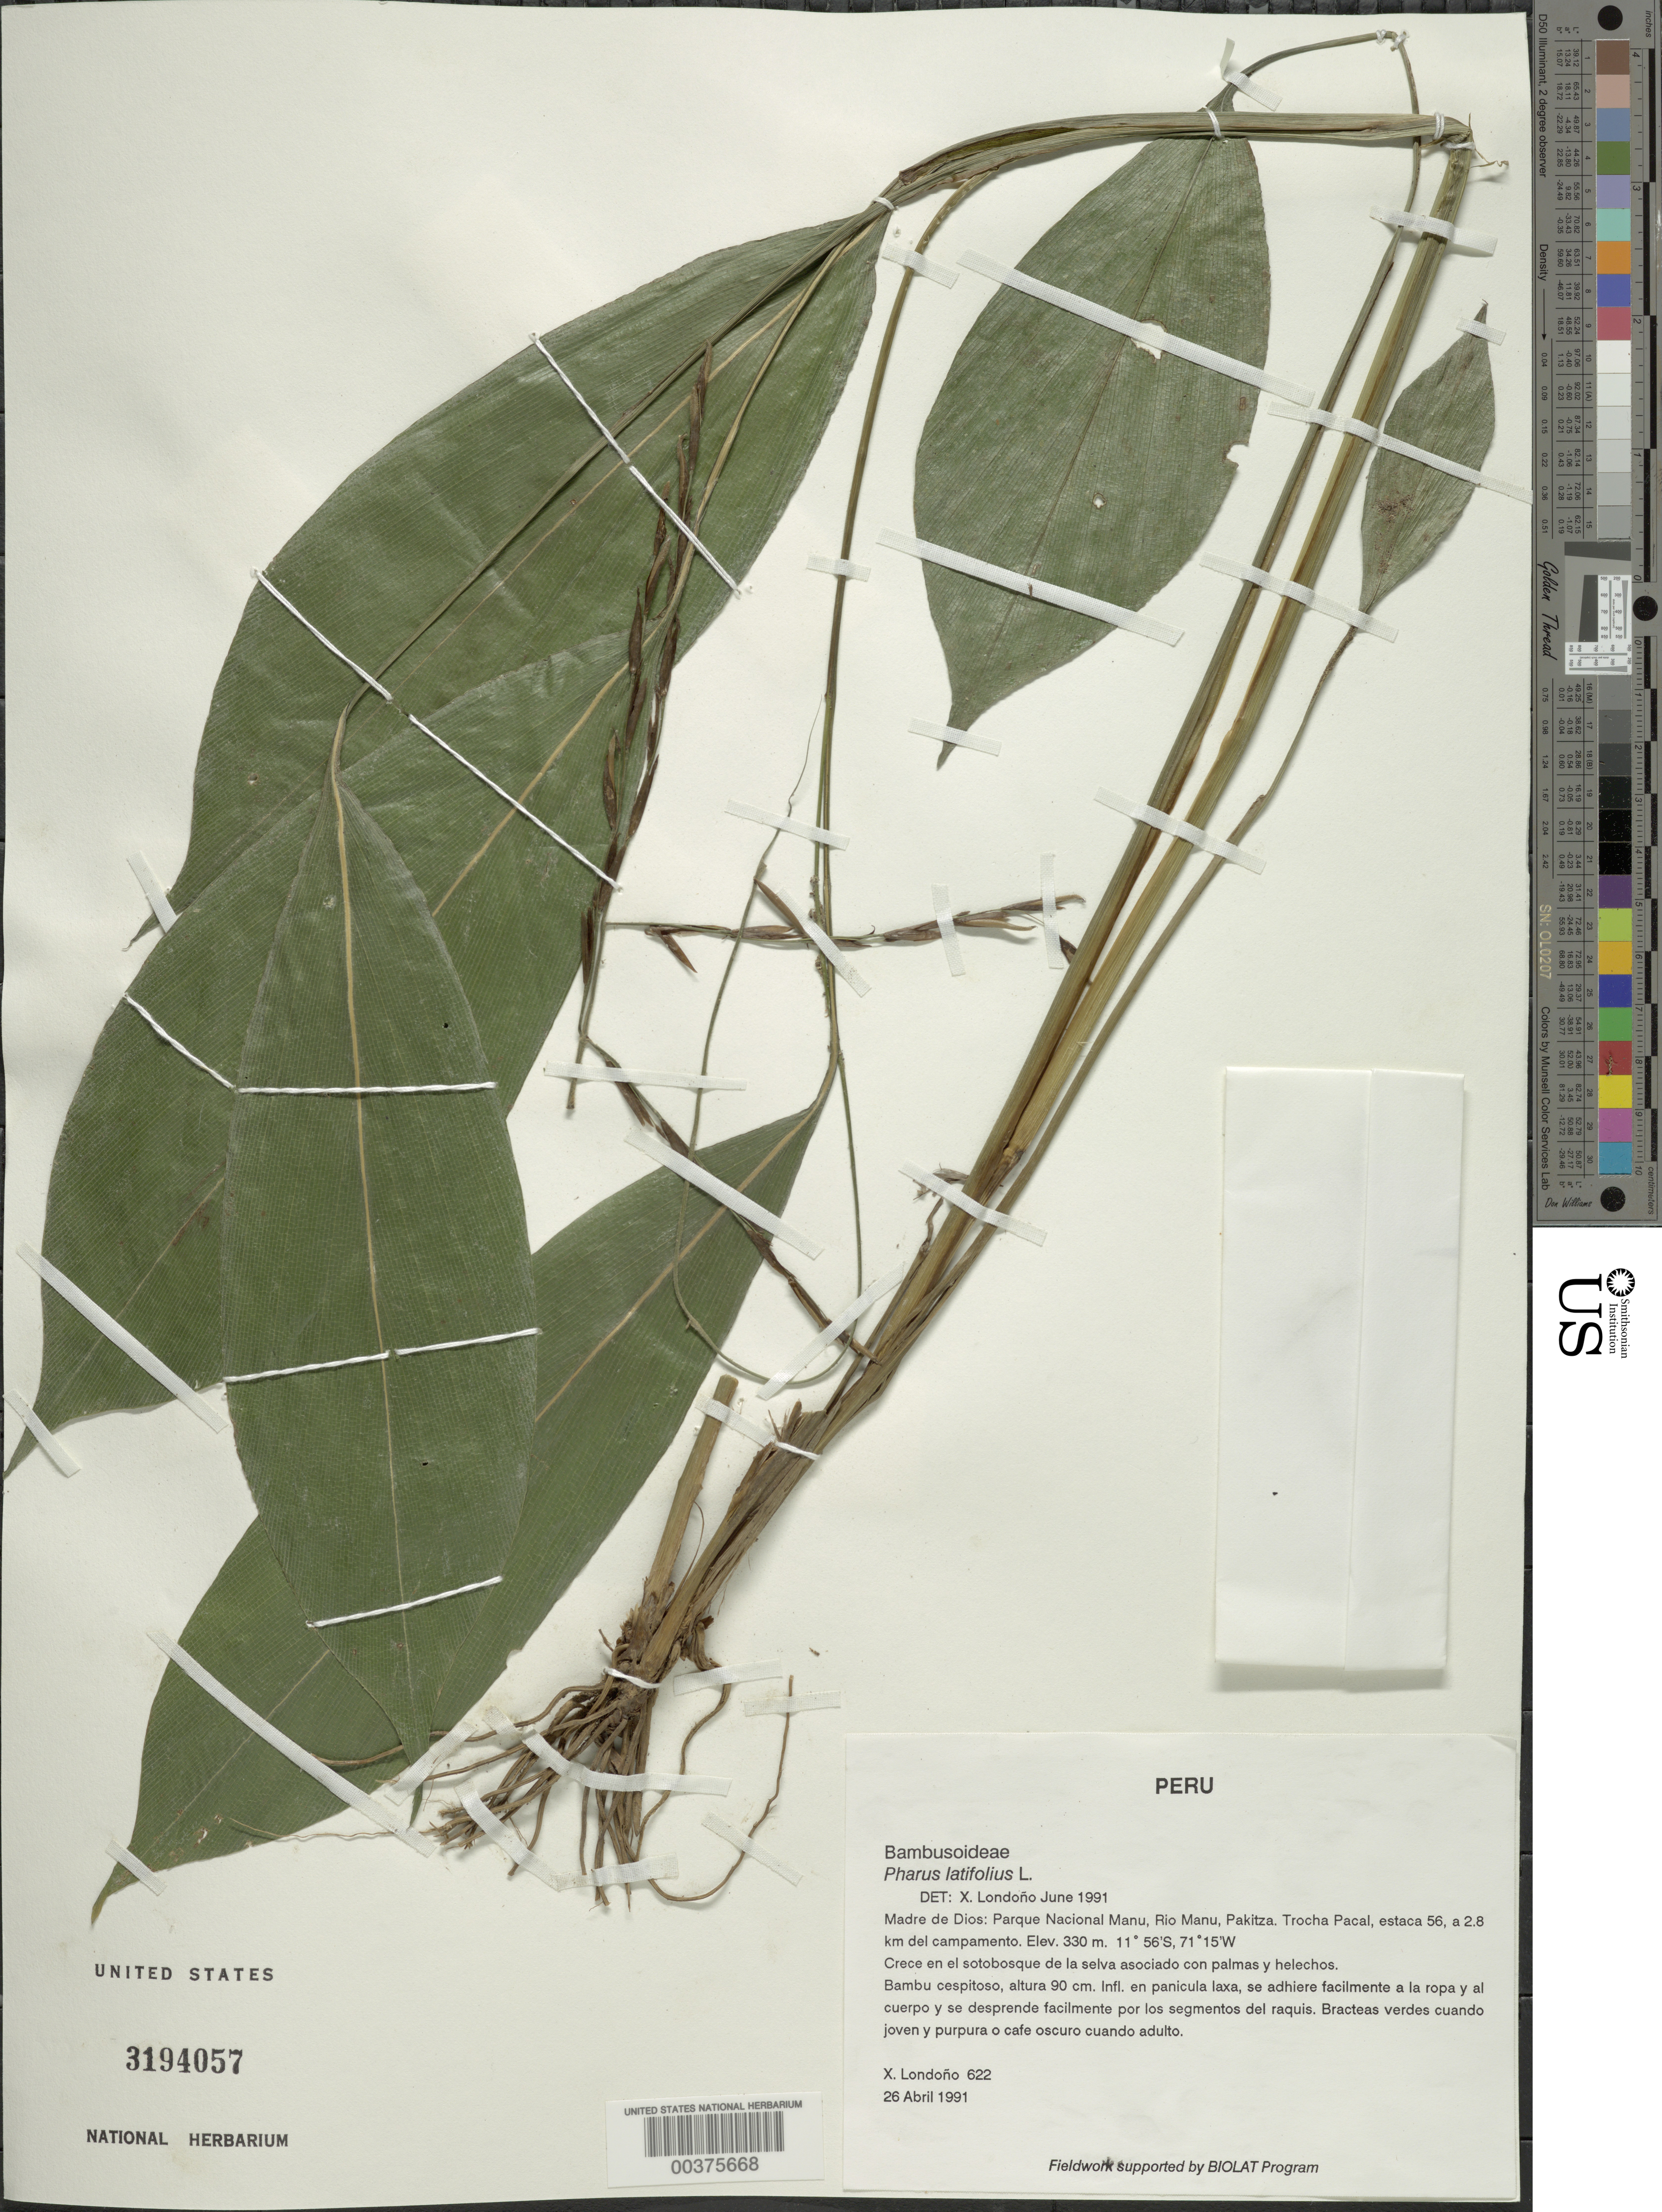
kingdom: Plantae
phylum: Tracheophyta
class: Liliopsida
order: Poales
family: Poaceae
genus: Pharus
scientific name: Pharus latifolius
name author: L.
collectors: X. Londoño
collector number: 622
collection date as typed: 26 Apr 1991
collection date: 1991-04-26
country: Peru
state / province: Madre de Dios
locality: Parque nacional manu, rio manu, pakitza; trocha pacal, estaca 56, a 2.8 km del campamento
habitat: En el sotobosque de la selva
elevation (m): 330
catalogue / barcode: US 3194057